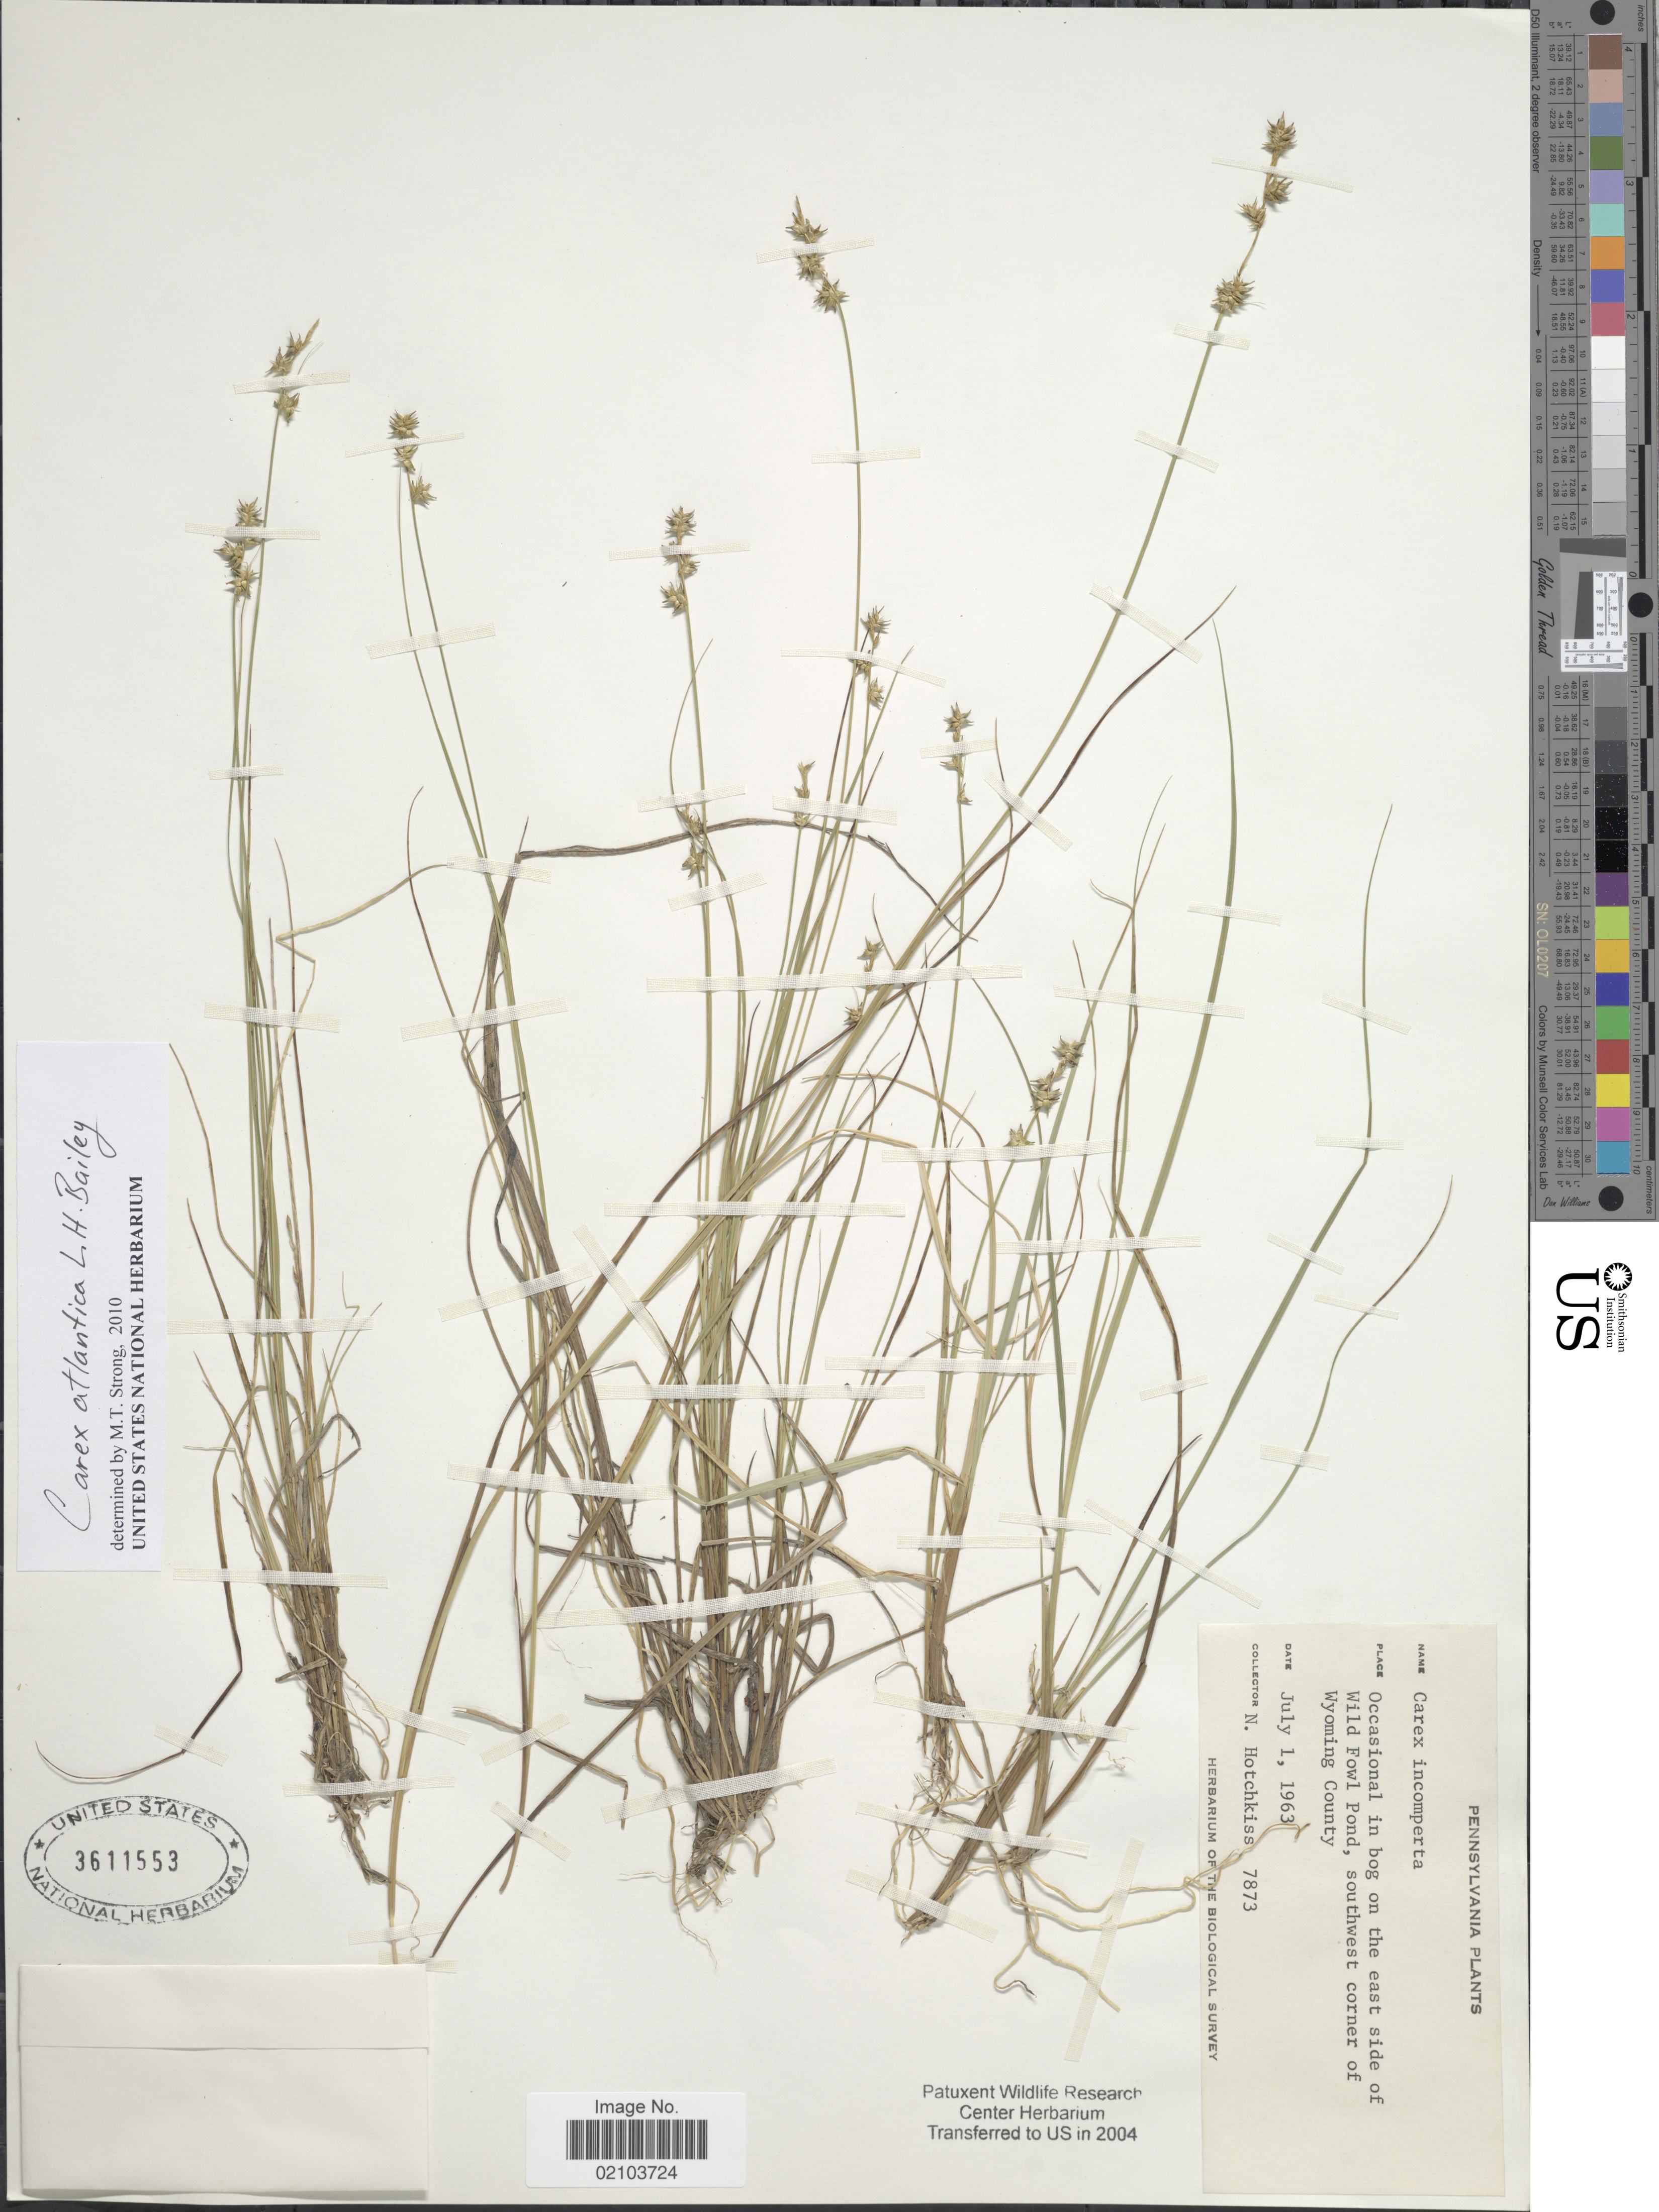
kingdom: Plantae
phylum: Tracheophyta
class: Liliopsida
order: Poales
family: Cyperaceae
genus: Carex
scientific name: Carex atlantica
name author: L.H. Bailey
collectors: N. Hotchkiss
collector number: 7873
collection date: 1963-07-01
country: United States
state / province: Pennsylvania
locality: East side of Wild Fowl Pond, southwest corner of Wyoming County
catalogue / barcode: US 3611553